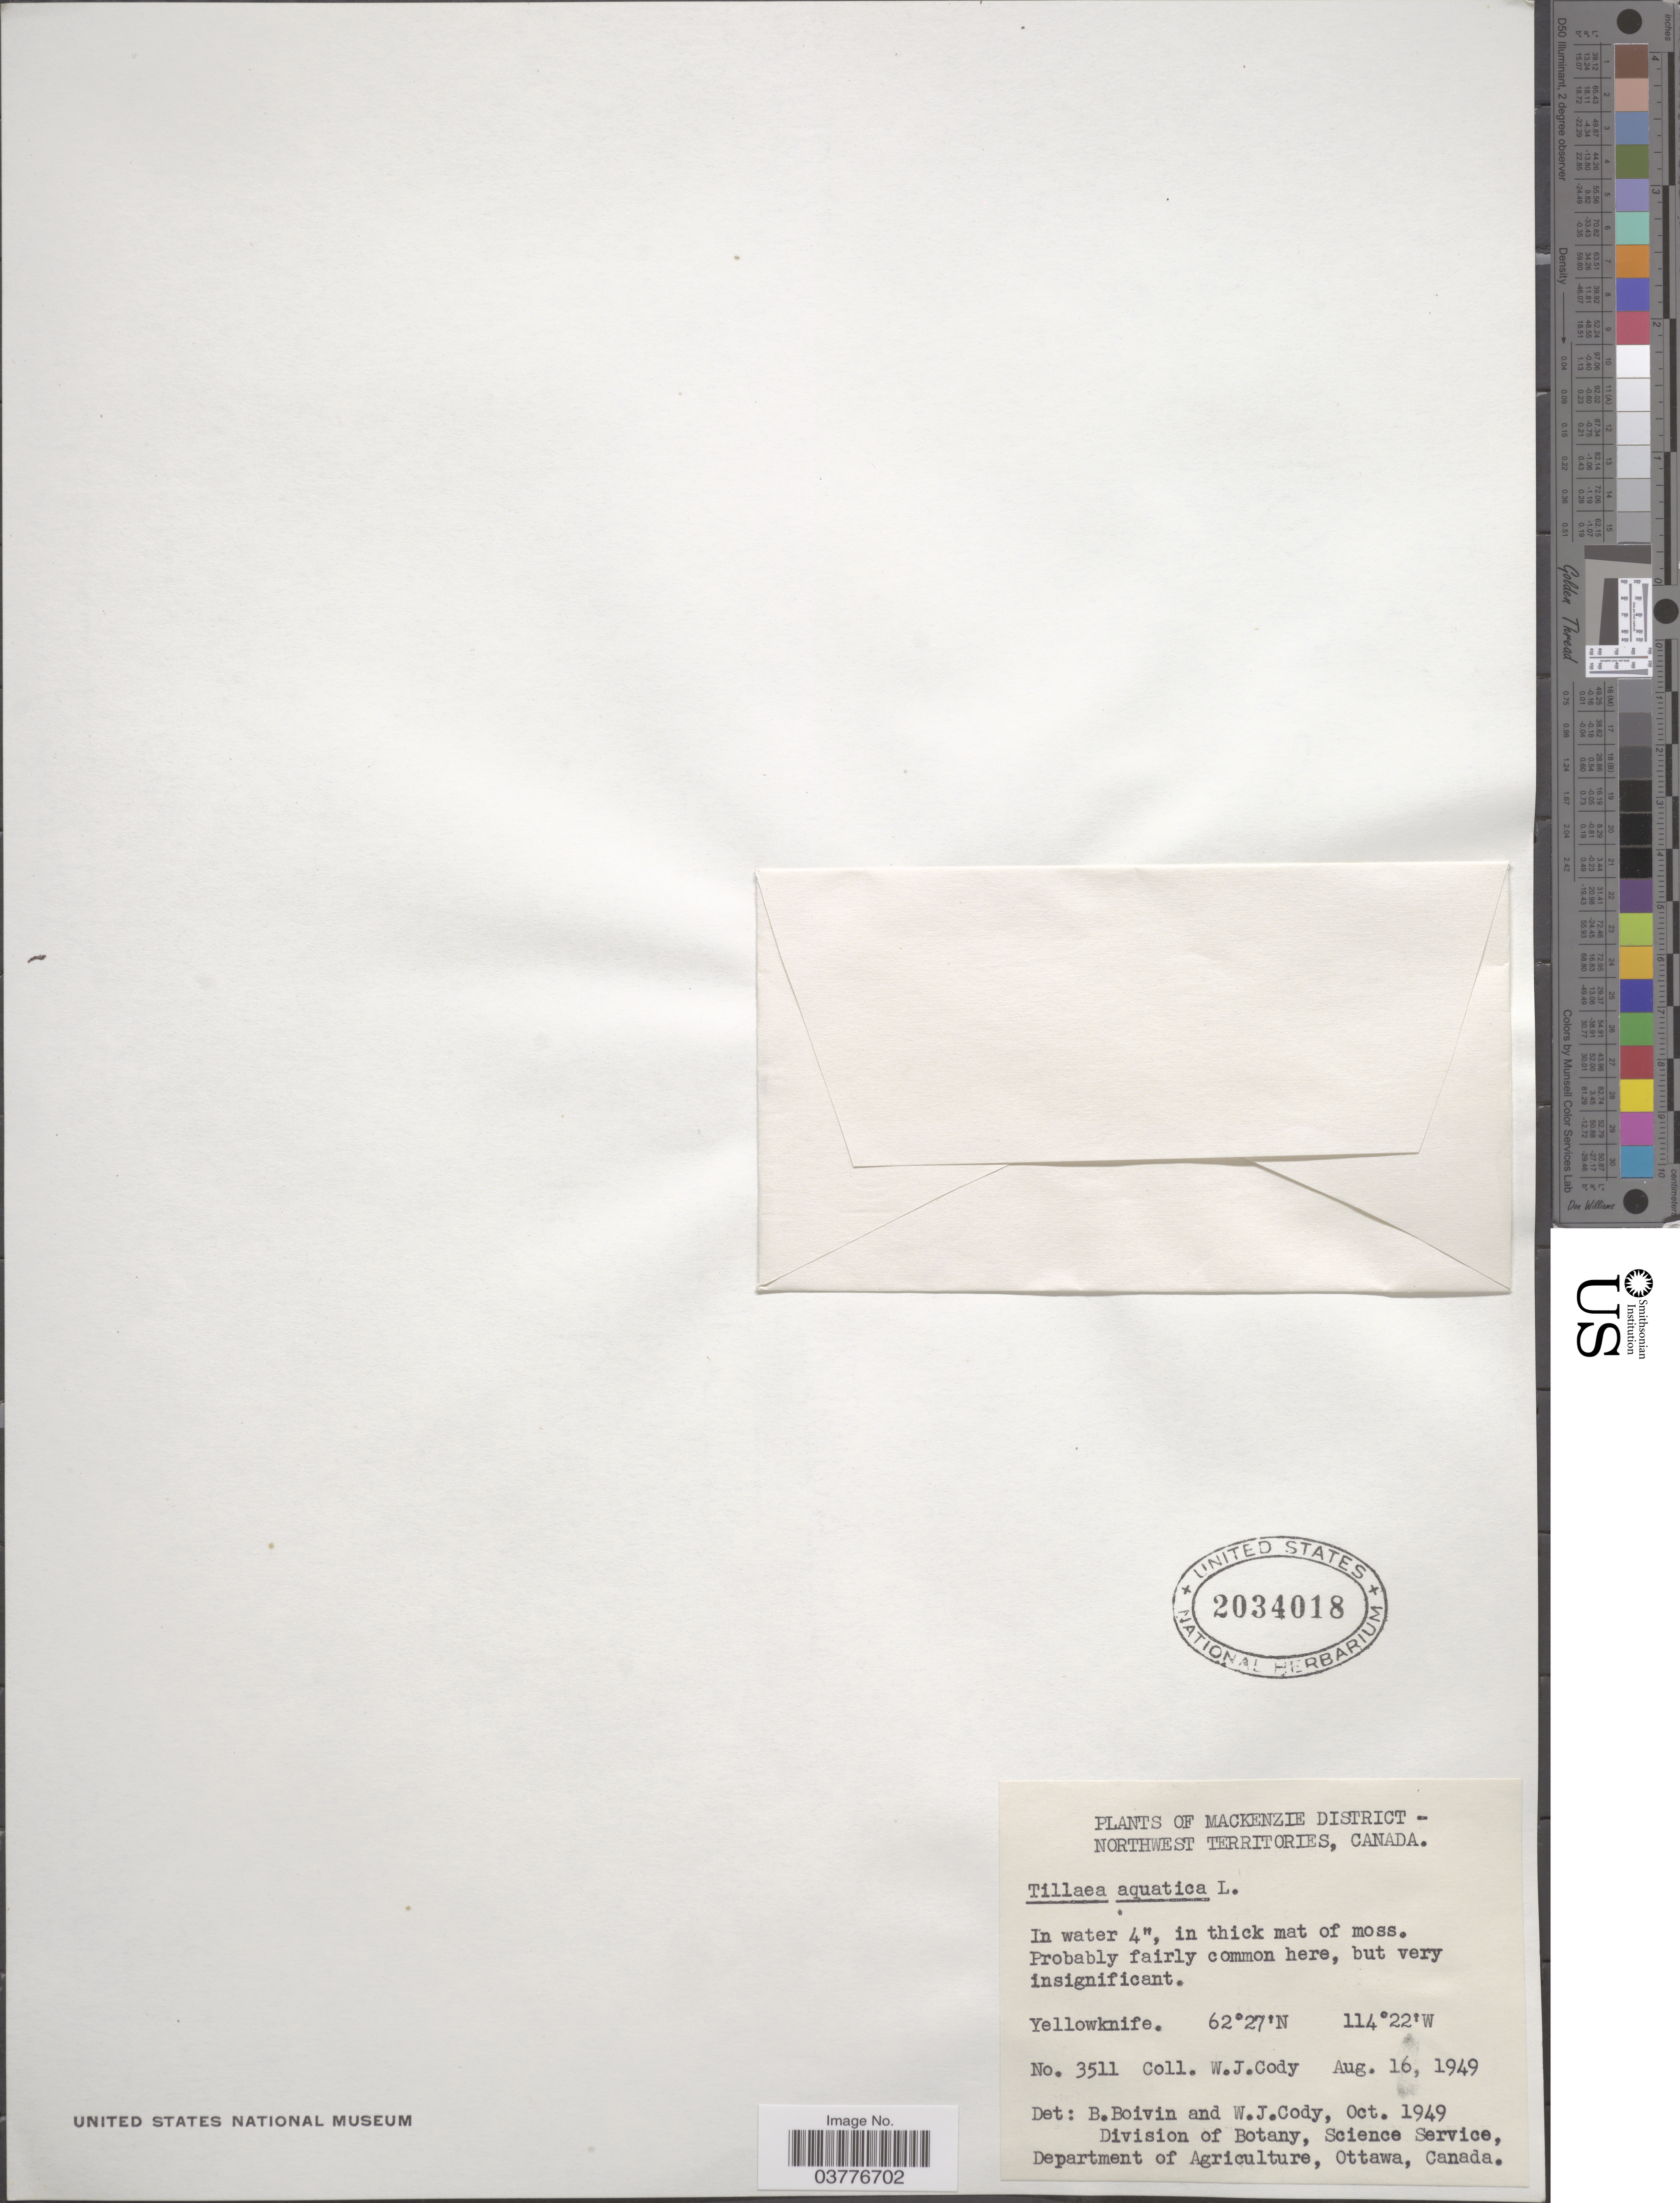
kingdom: Plantae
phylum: Tracheophyta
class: Magnoliopsida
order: Saxifragales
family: Crassulaceae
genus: Crassula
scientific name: Crassula aquatica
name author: (L.) Schönland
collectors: W. Cody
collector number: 3511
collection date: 1949-08-16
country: Canada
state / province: Northwest Territories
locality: Mackenzie District. Yellowknife.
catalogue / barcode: US 2034018